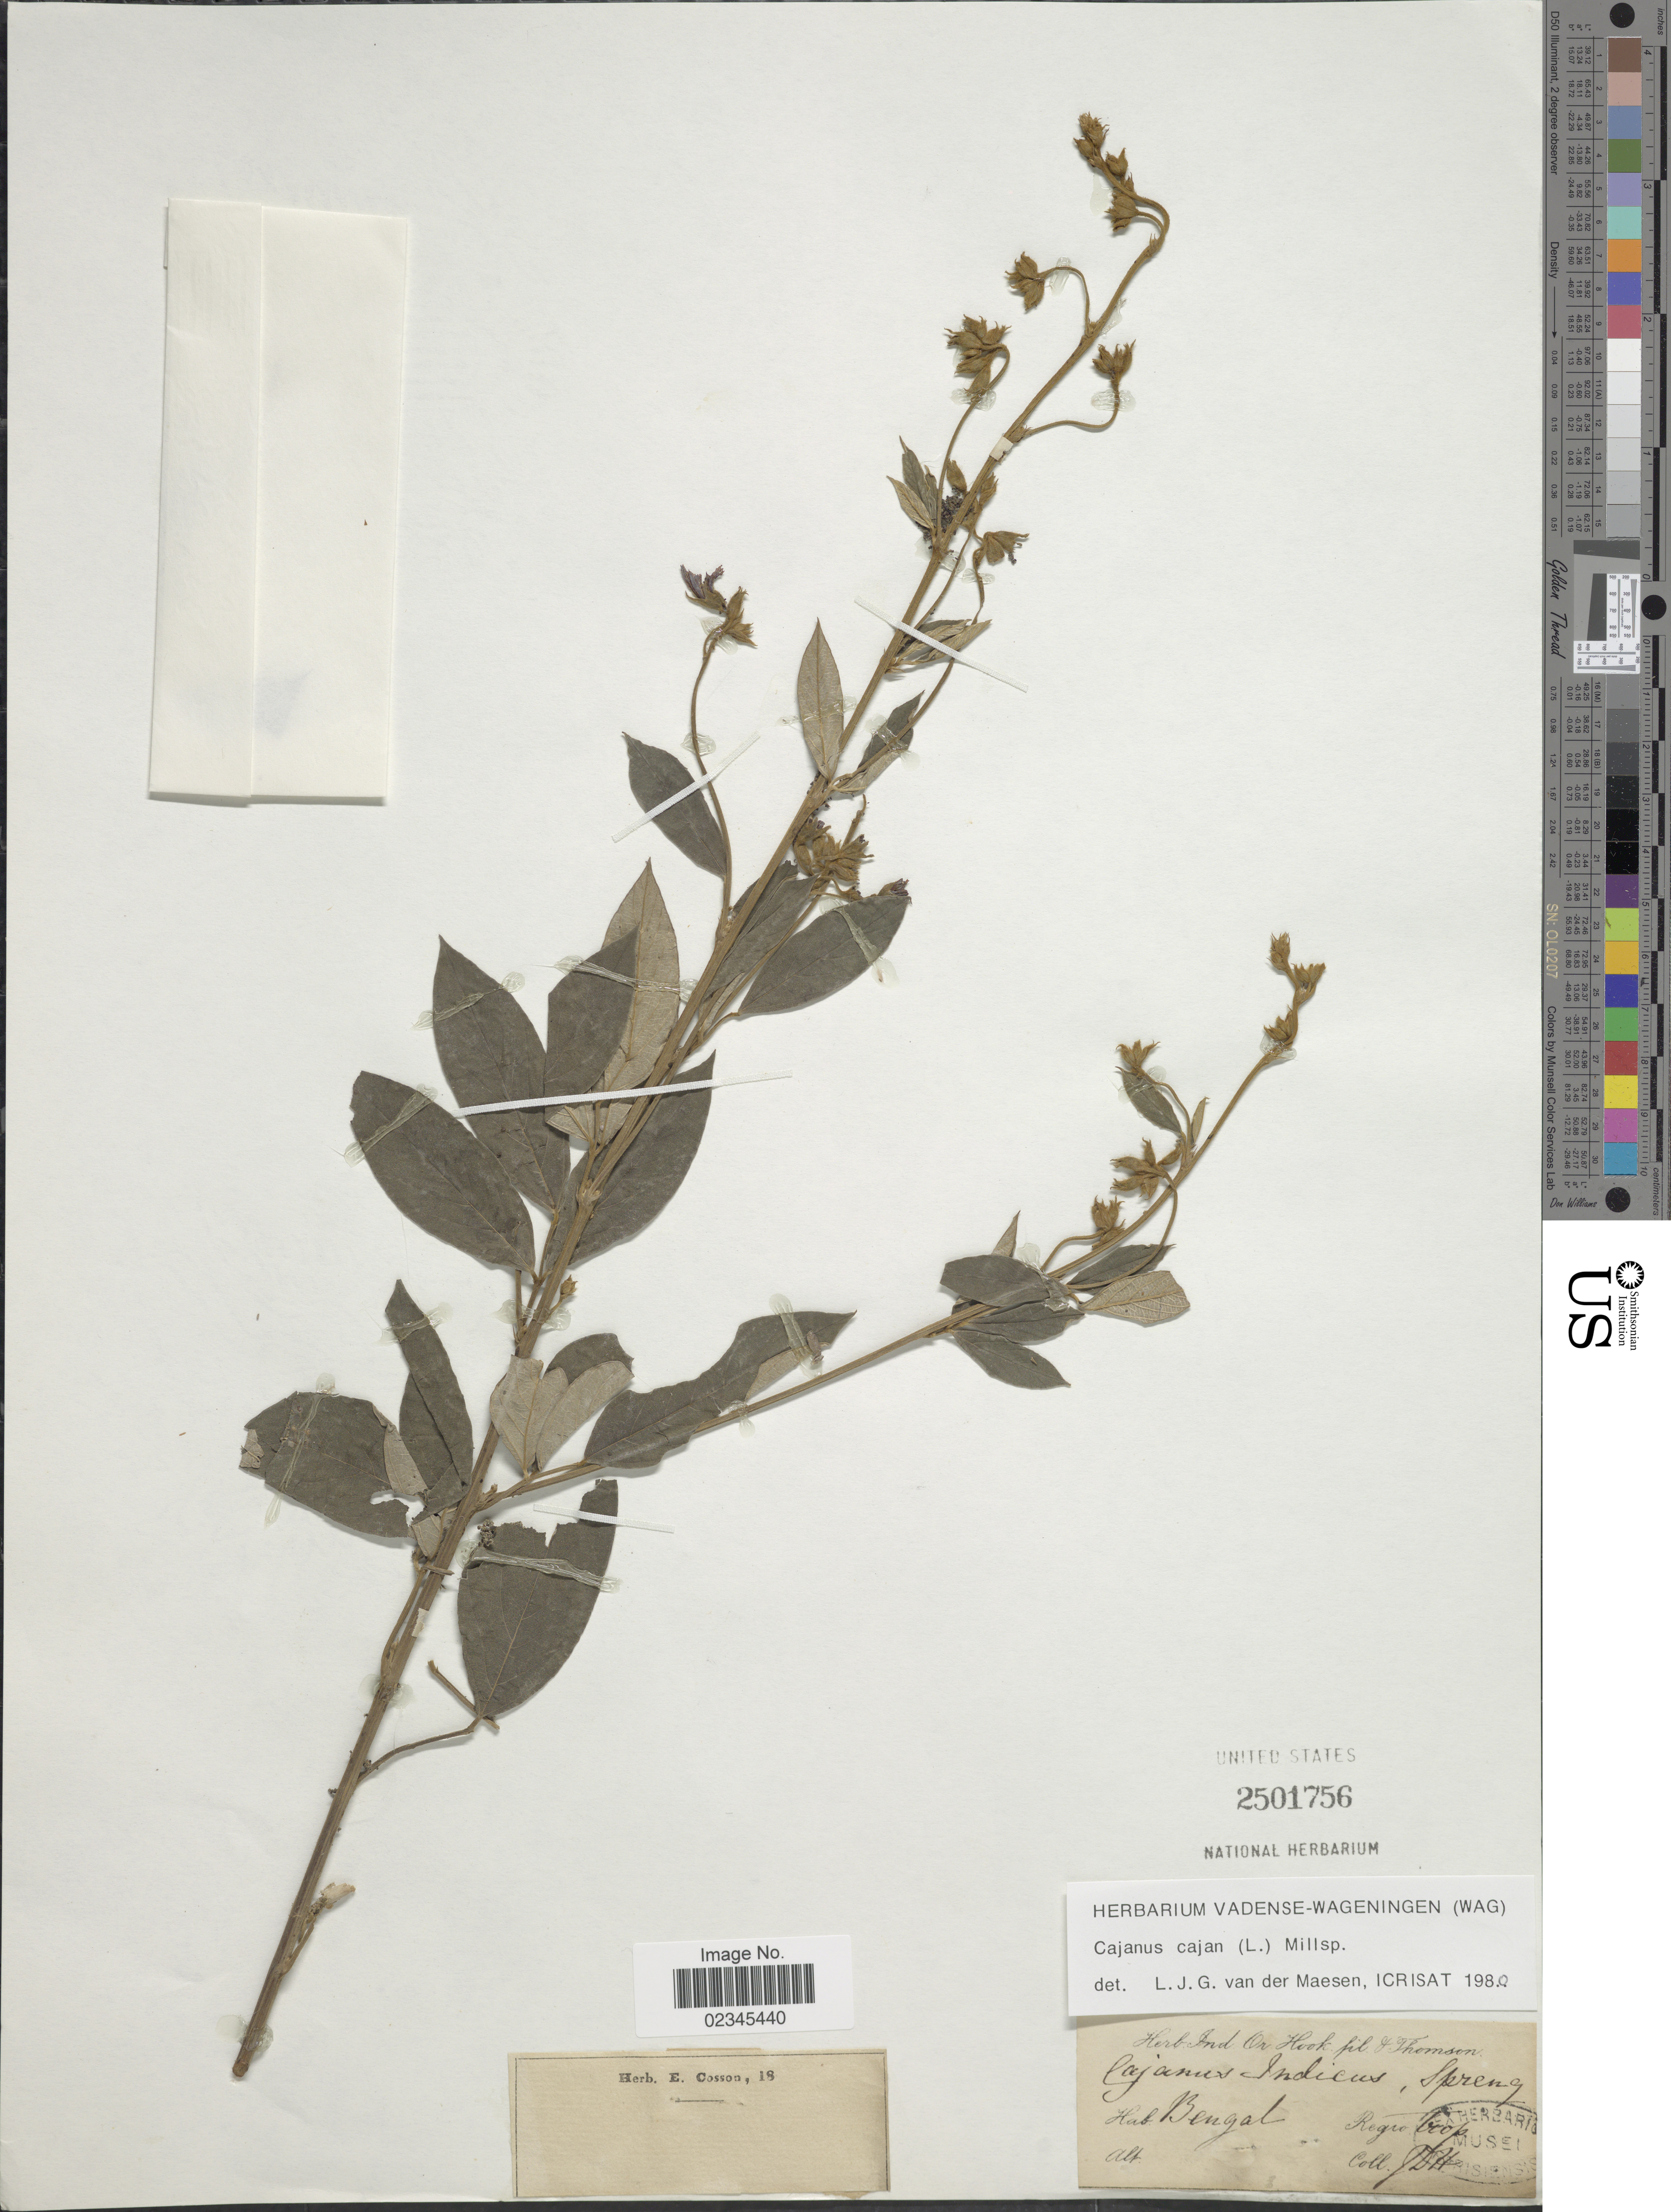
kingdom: Plantae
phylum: Tracheophyta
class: Magnoliopsida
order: Fabales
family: Fabaceae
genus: Cajanus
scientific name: Cajanus cajan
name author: (L.) Huth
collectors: J. D. Hooker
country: India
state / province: Meghalaya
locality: Bengal. Regio trop.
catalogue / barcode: US 2501756